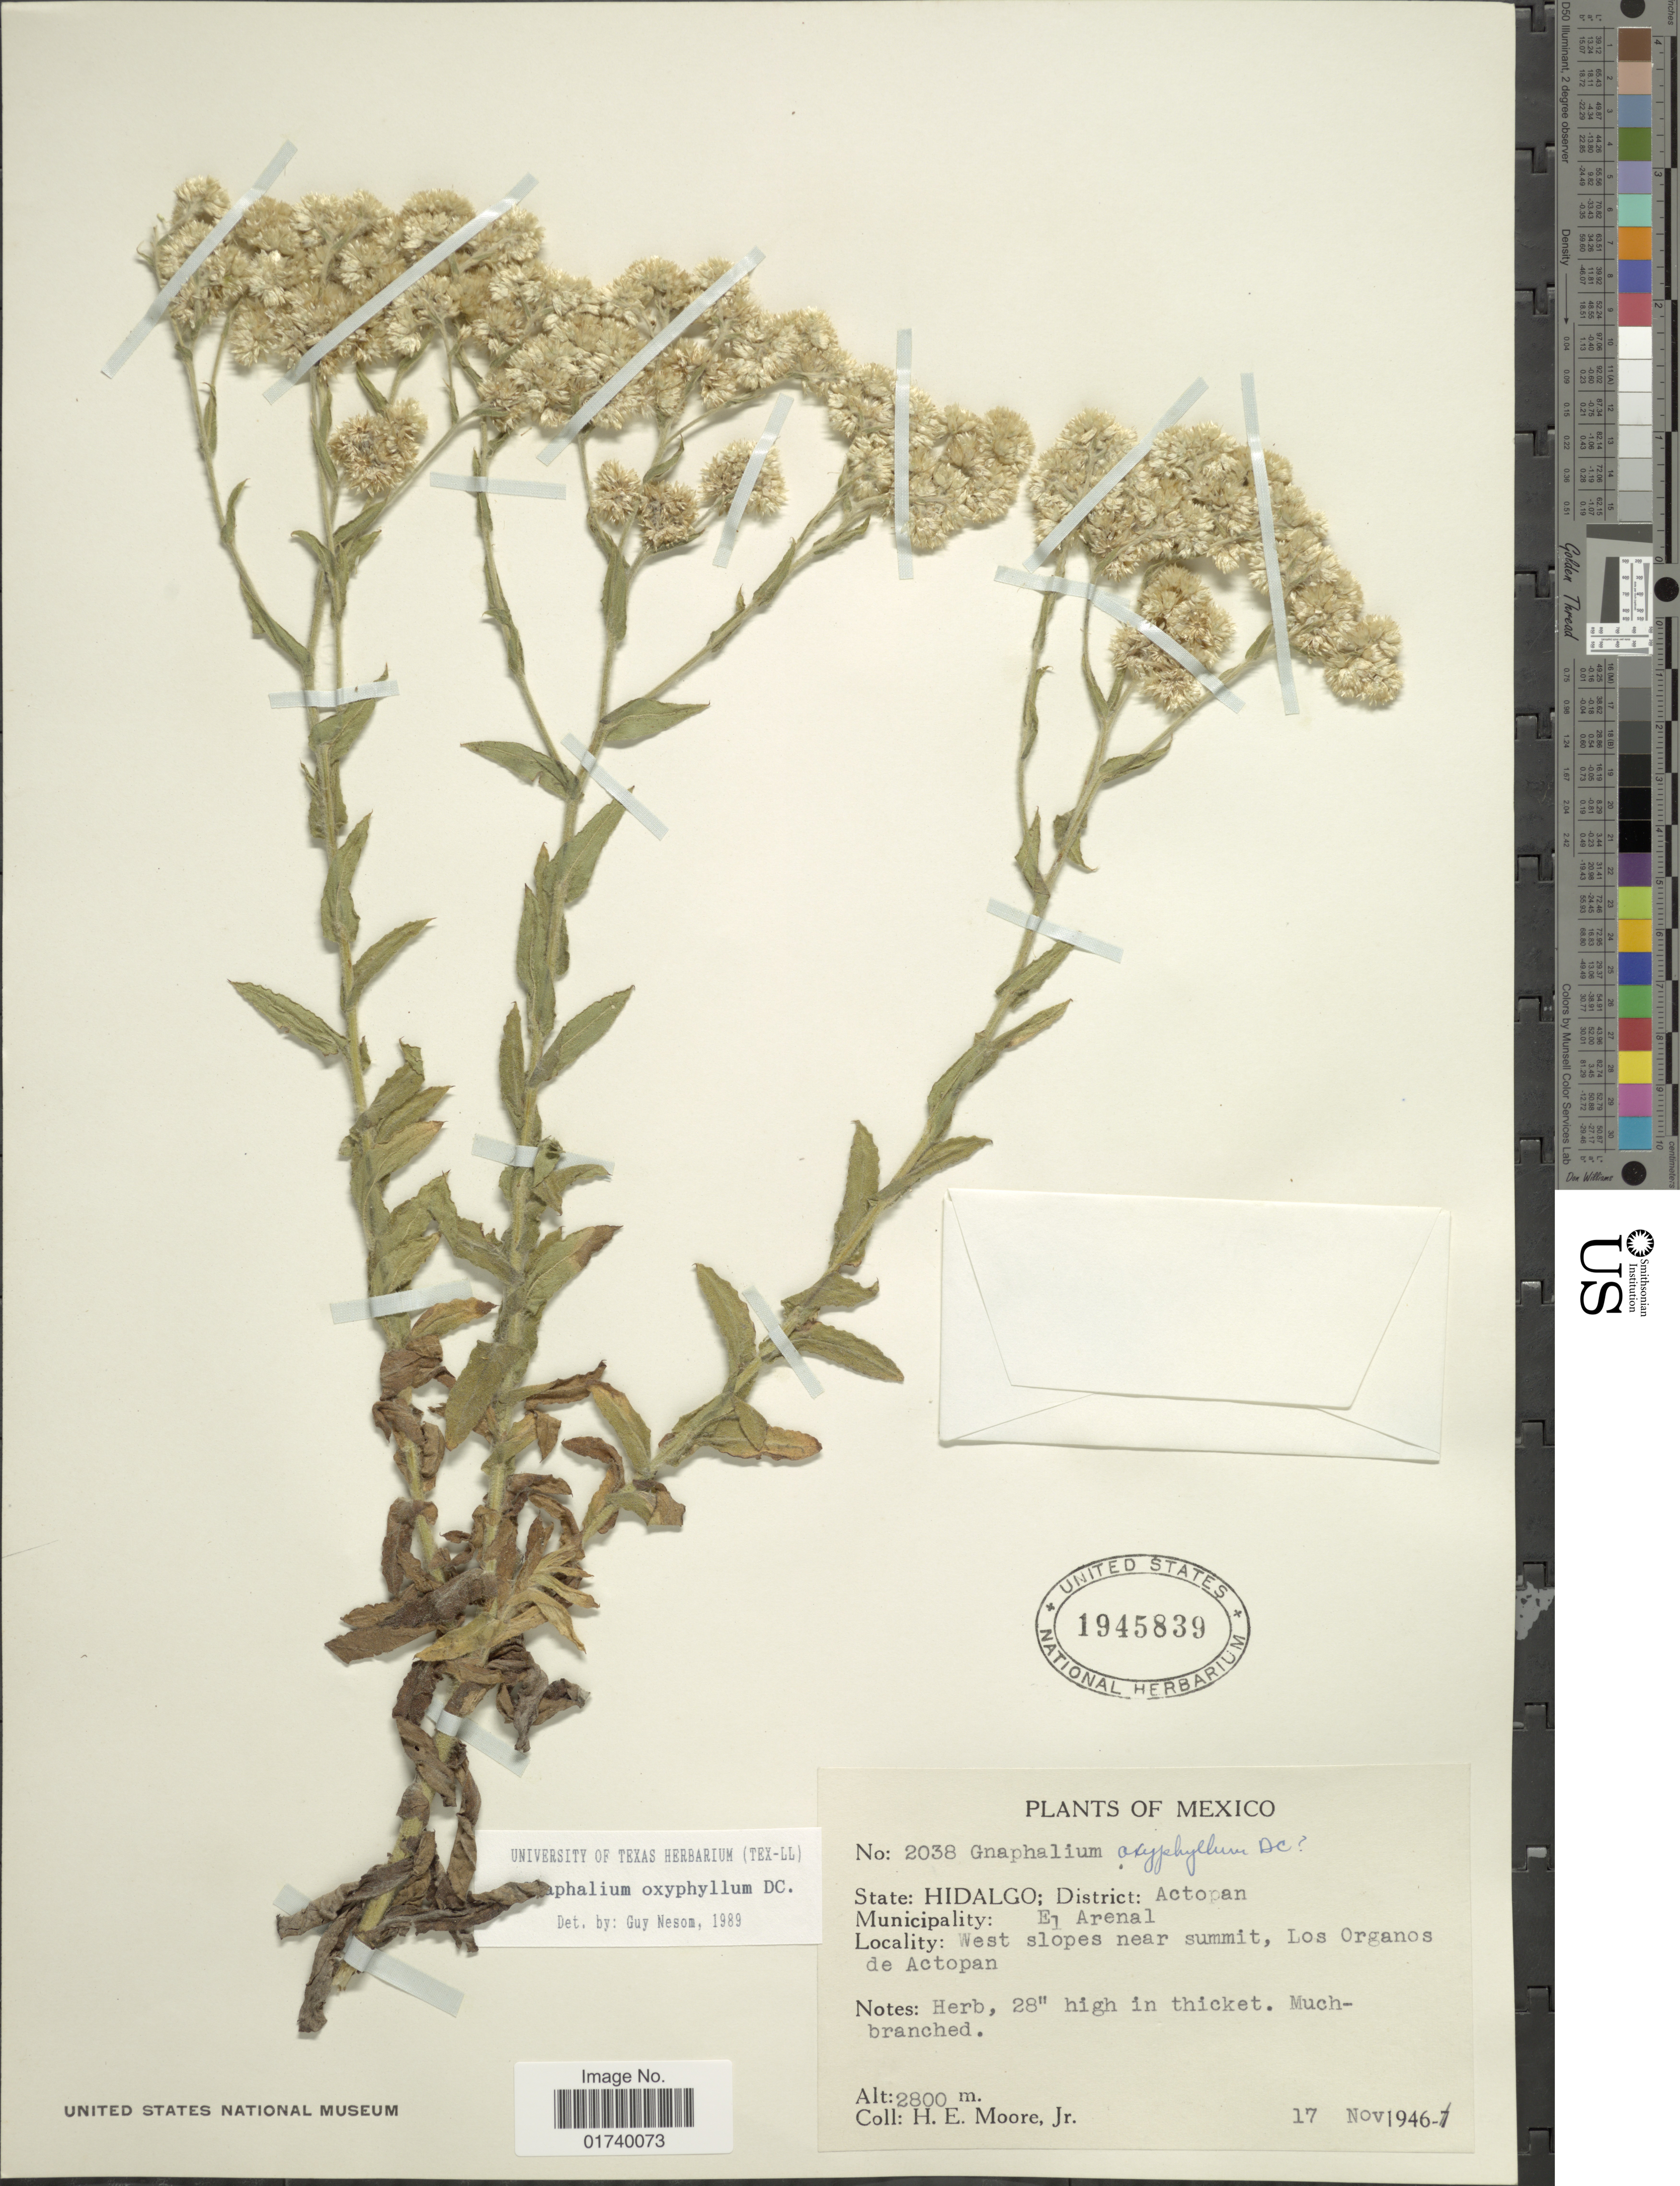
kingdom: Plantae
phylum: Tracheophyta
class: Magnoliopsida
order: Asterales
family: Asteraceae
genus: Pseudognaphalium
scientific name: Pseudognaphalium oxyphyllum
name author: (DC.) Kirp.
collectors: H. E. Moore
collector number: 2038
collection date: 1946-11-17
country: Mexico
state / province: Hidalgo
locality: District, Actopan, El Arenal, West slopes near Summit, Los Organos de Actopan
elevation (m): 2800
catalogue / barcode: US 1945839